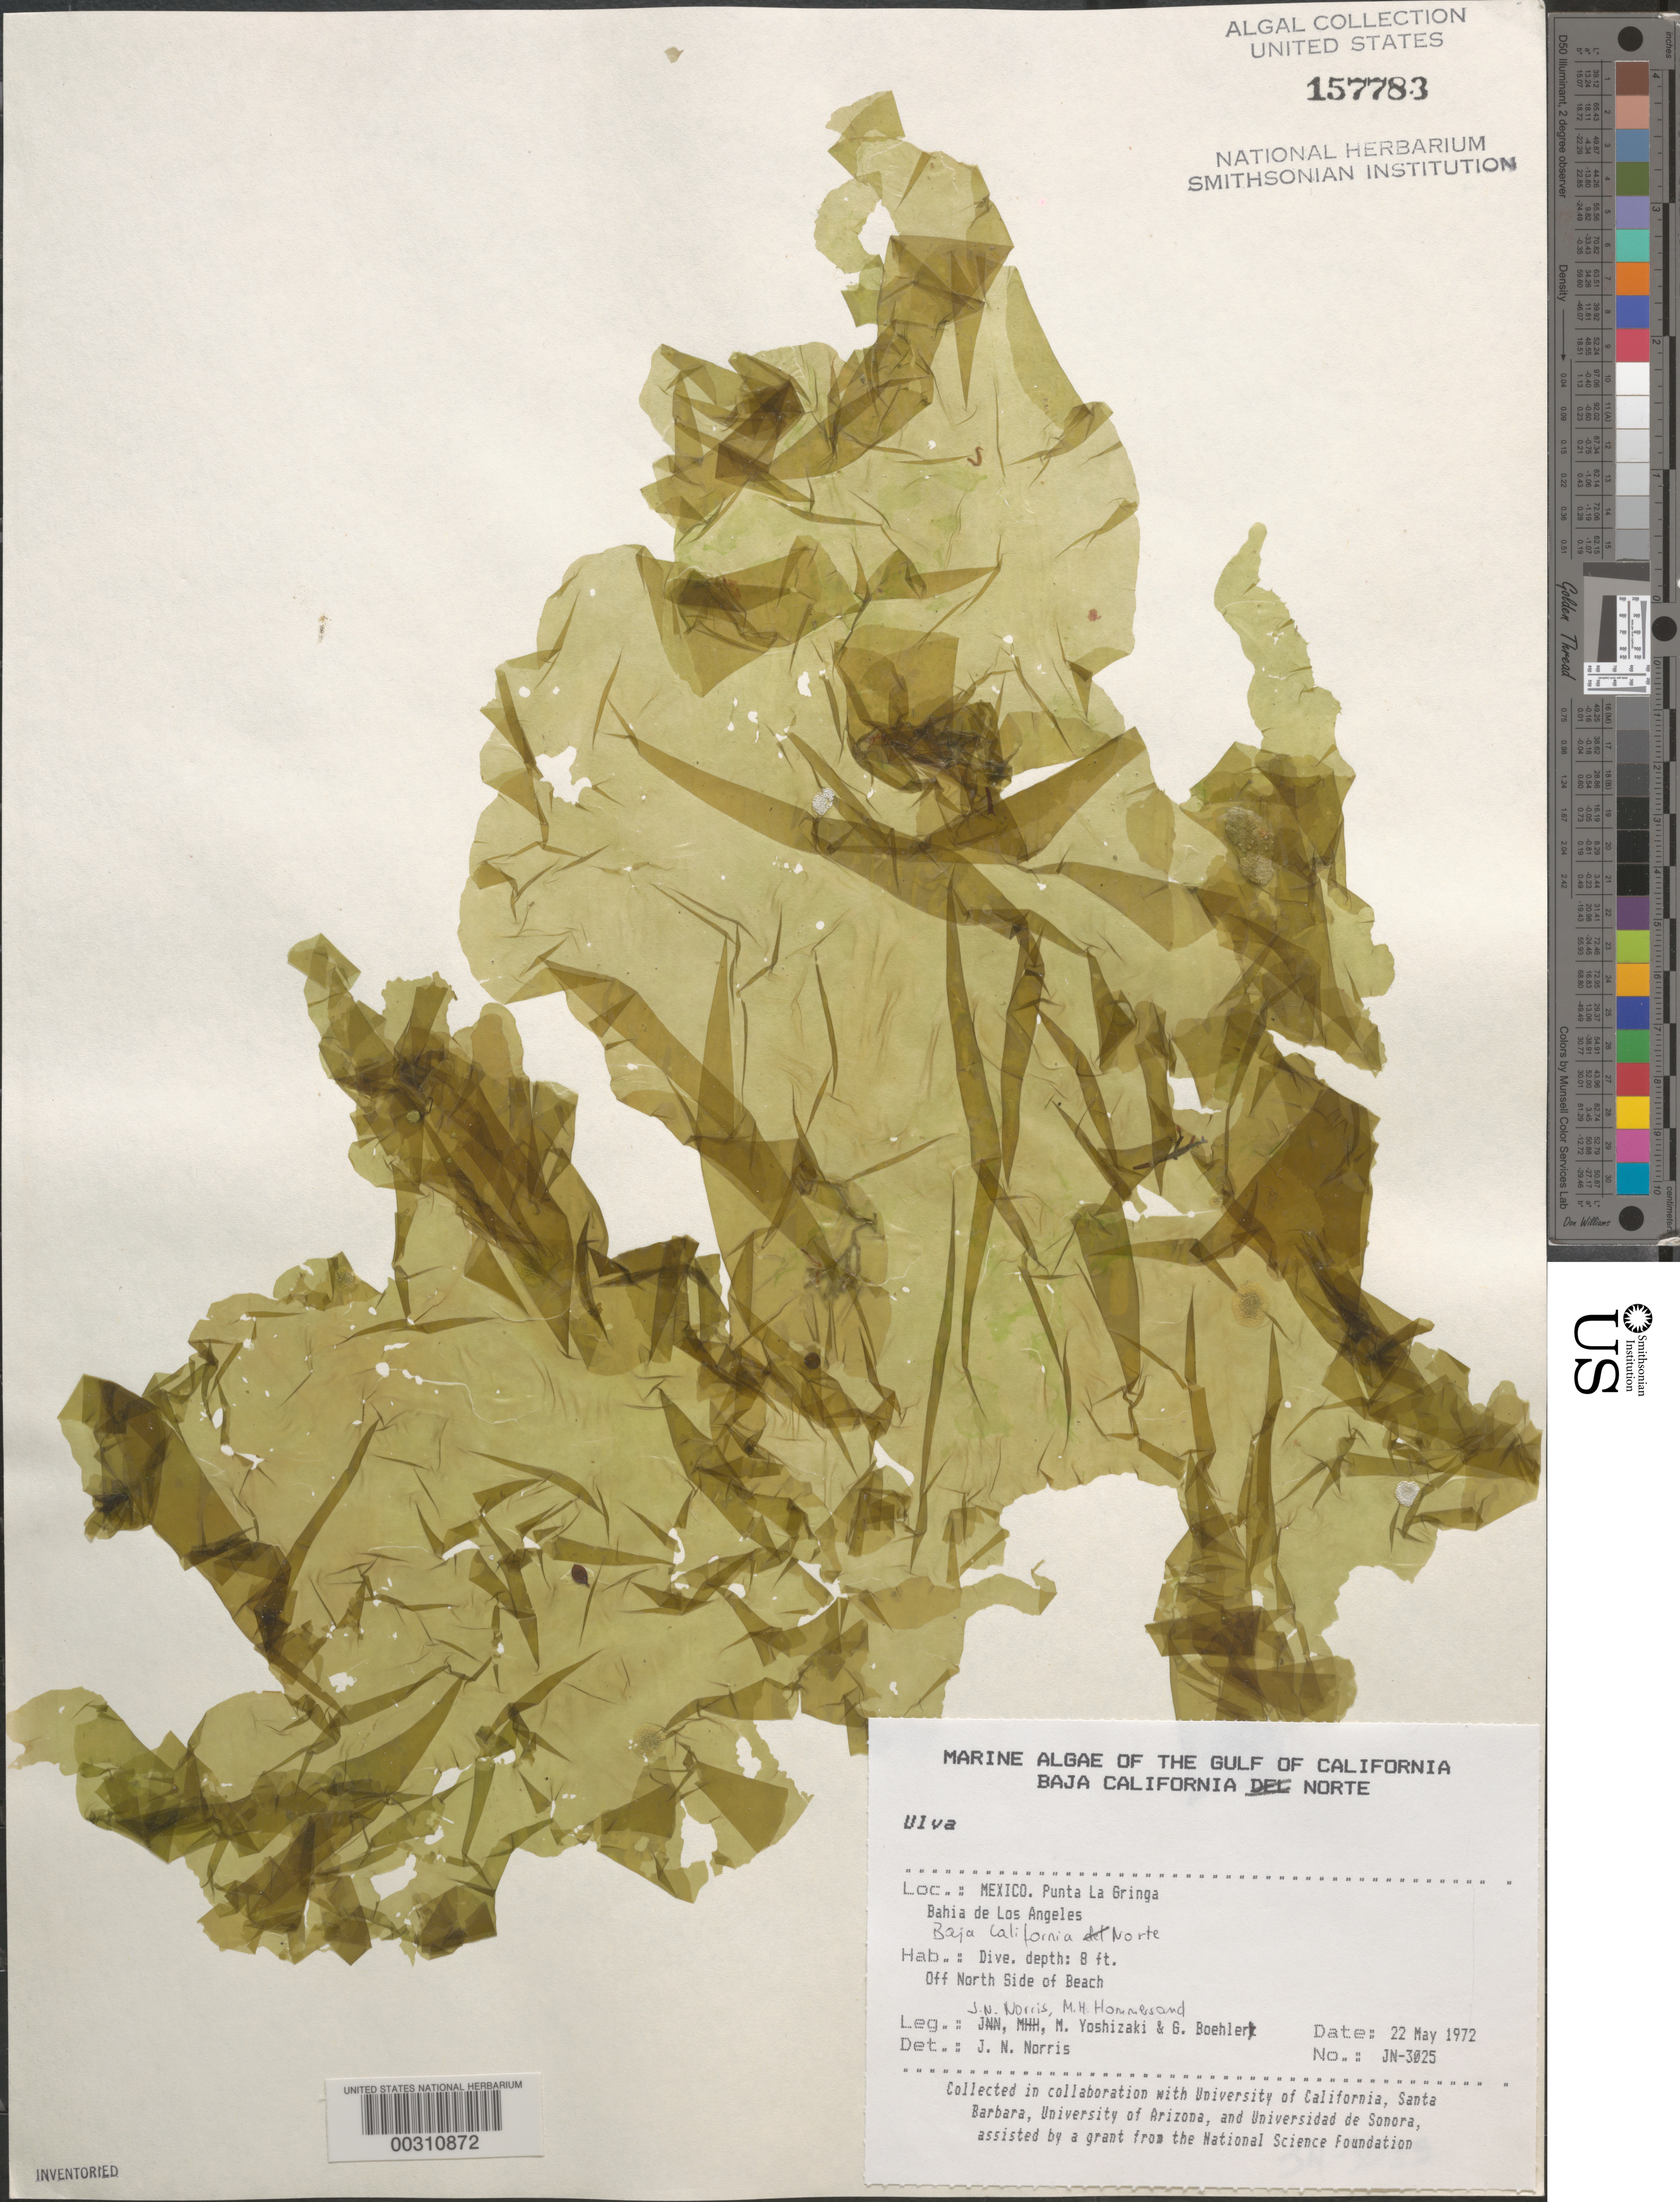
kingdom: Plantae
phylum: Chlorophyta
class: Ulvophyceae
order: Ulvales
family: Ulvaceae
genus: Ulva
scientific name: Ulva sp.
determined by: Norris, James N.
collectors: J. N. Norris, M. H. Hommersand, M. Yoshizaki & G. Boehlert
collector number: JN-3025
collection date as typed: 22 May 1972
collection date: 1972-05-22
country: Mexico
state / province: Baja California Norte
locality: Punta La Gringa, Bahia de los Angeles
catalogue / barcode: US 157783